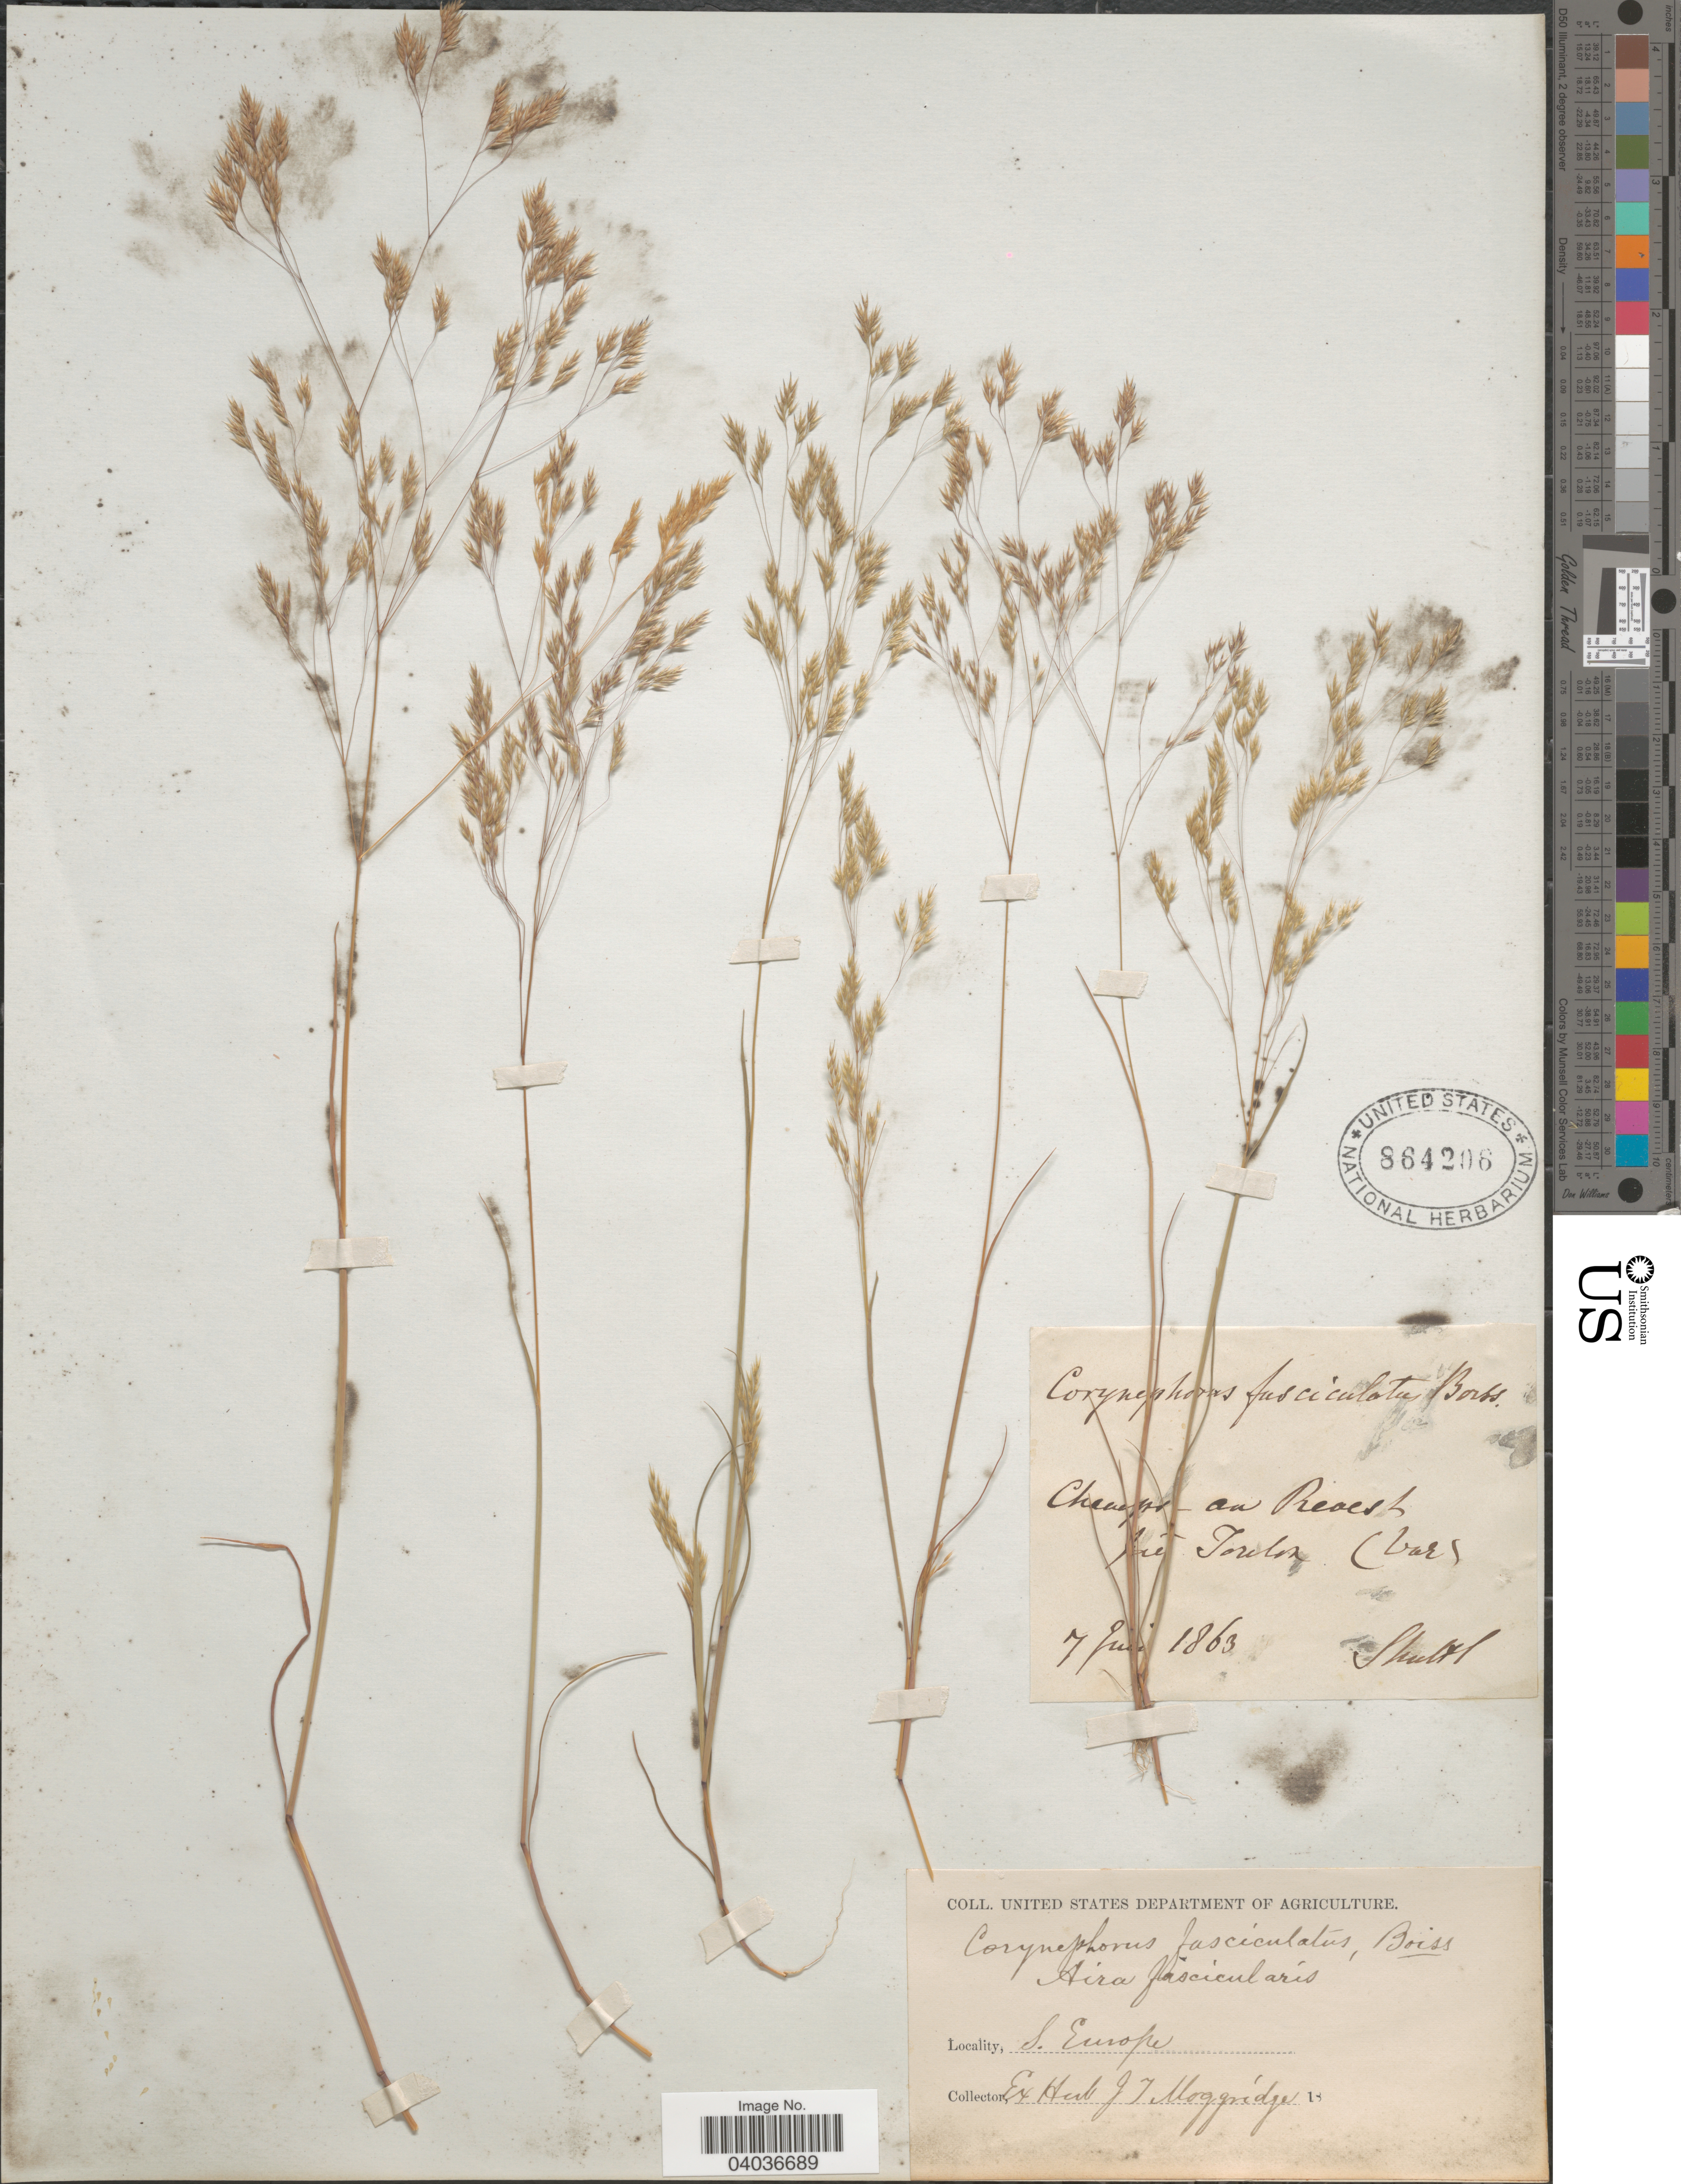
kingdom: Plantae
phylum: Tracheophyta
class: Liliopsida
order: Poales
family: Poaceae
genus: Corynephorus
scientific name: Corynephorus fasciculatus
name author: Boiss. & Reuter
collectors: Shuttl.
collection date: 1863-07-07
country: France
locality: Champs au Revesh [interpreted] près Toulon.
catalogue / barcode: US 864206